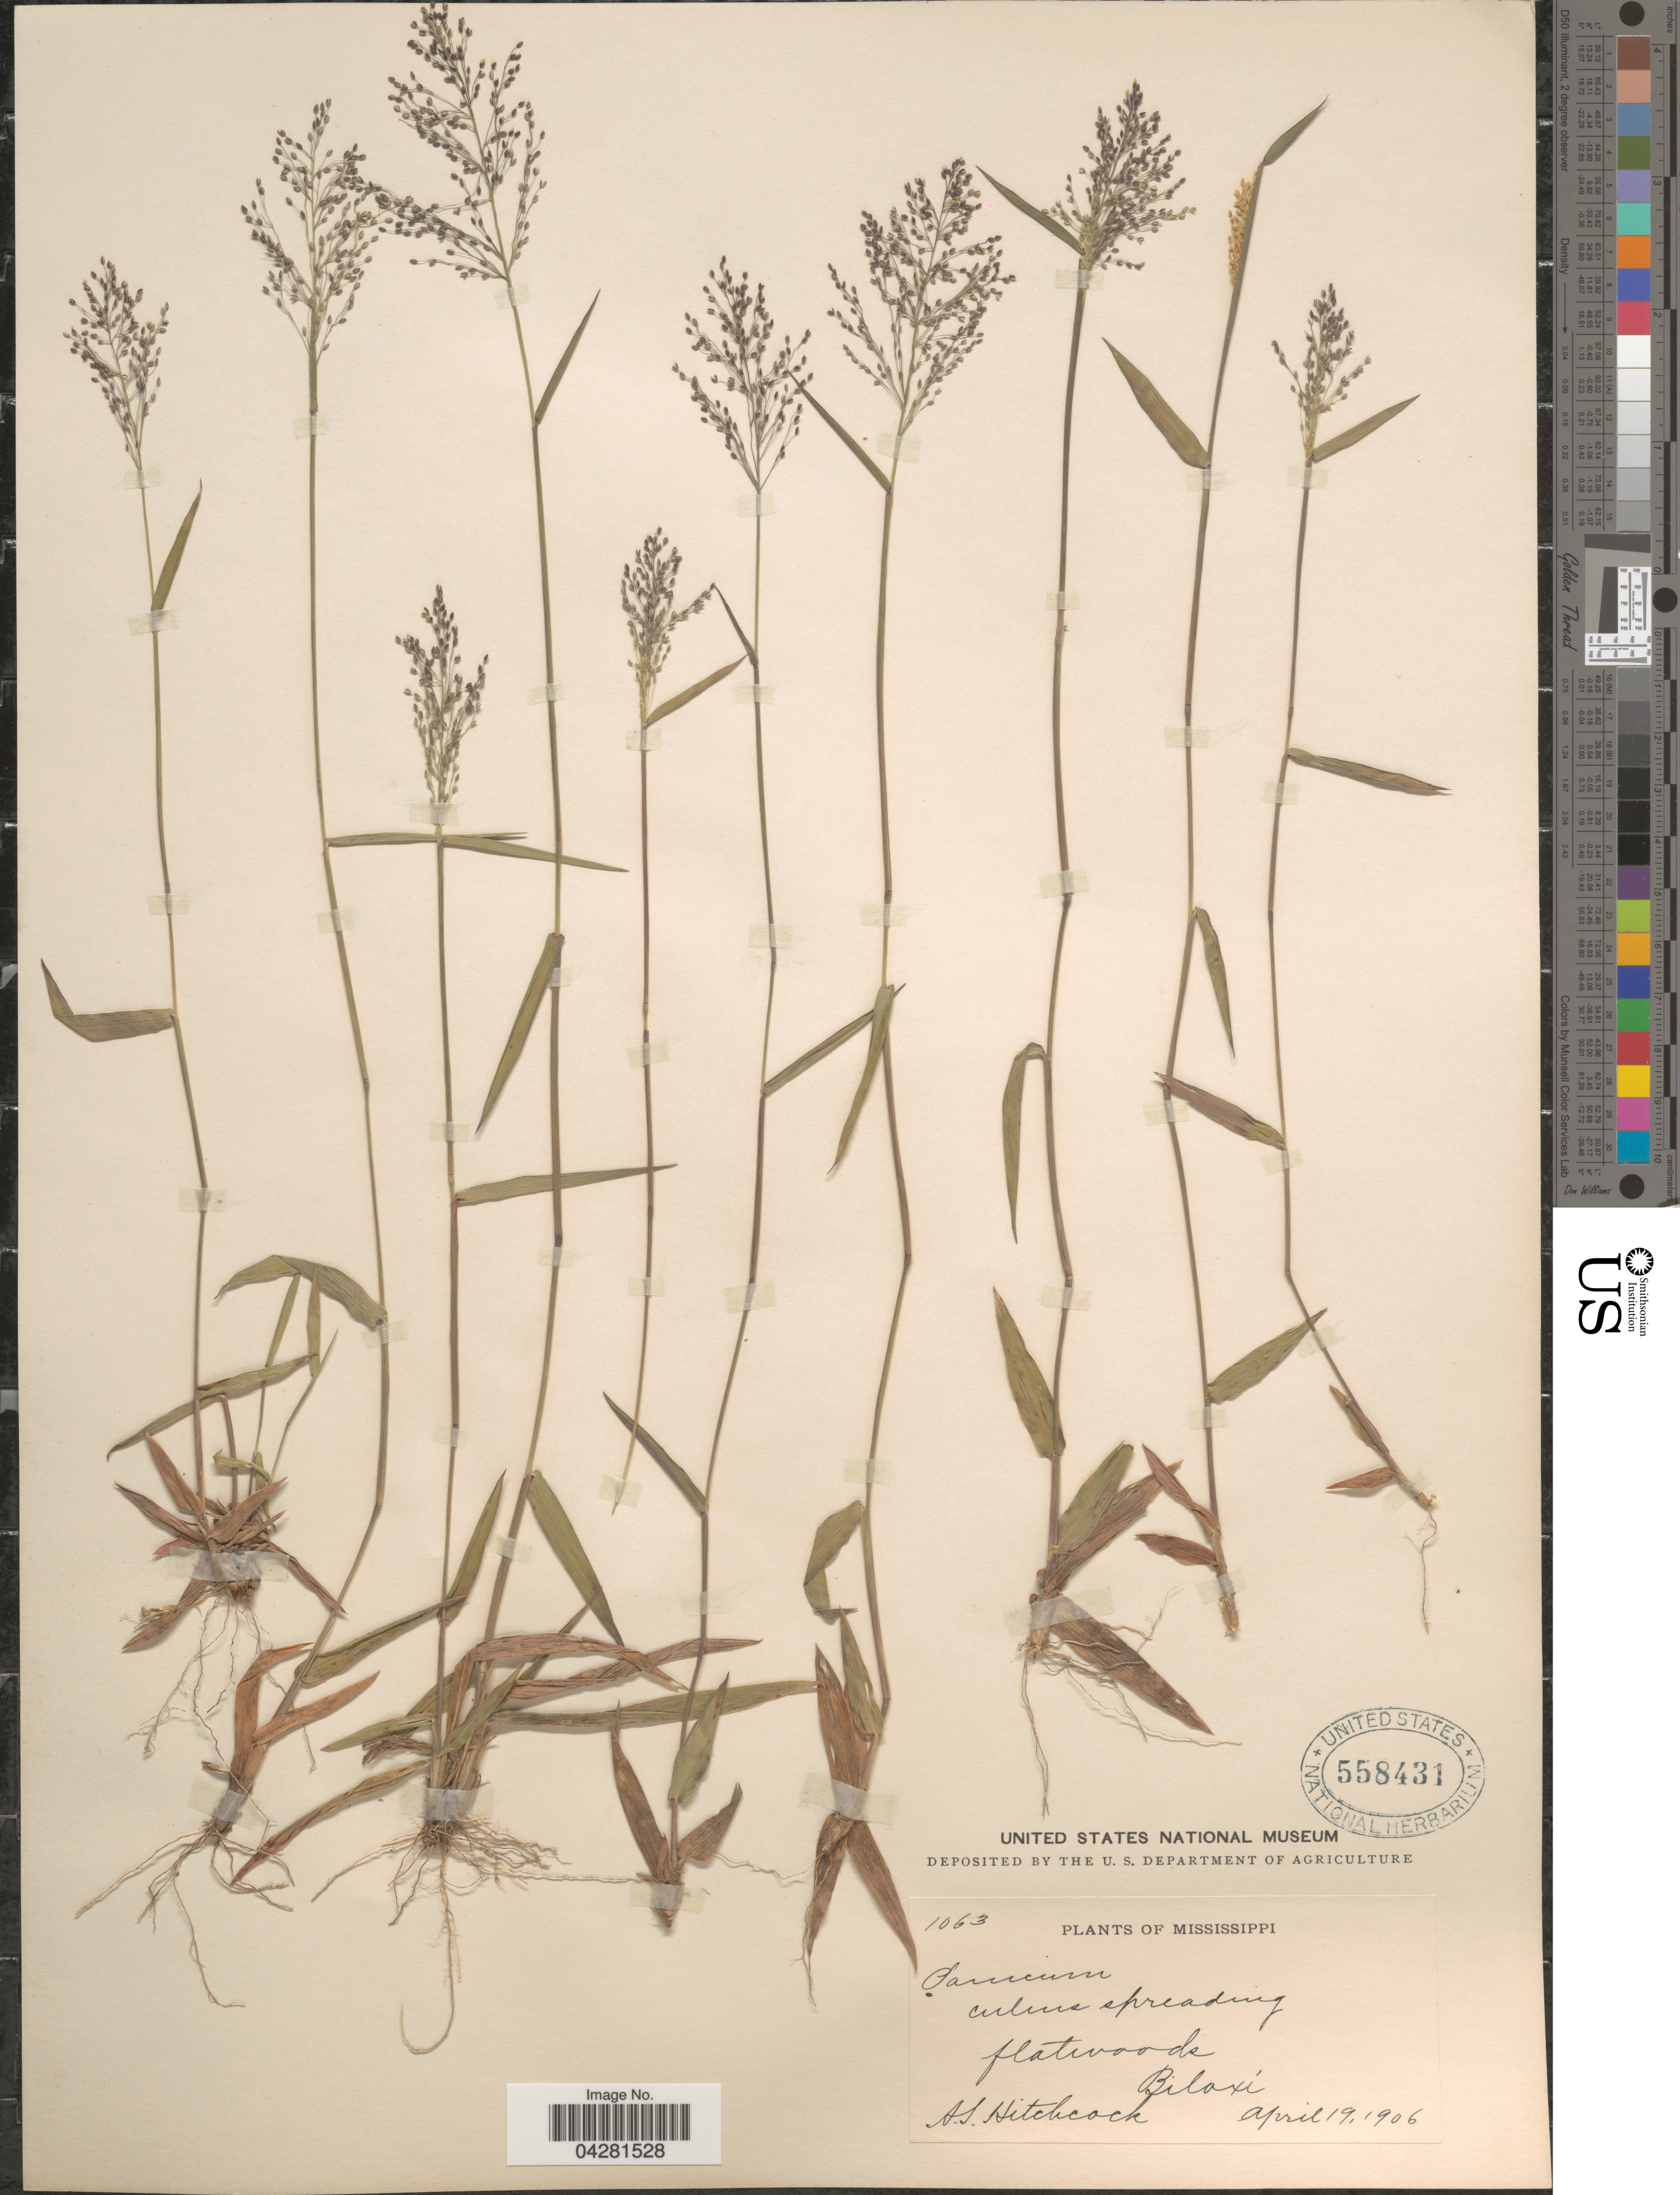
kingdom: Plantae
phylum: Tracheophyta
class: Liliopsida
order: Poales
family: Poaceae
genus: Dichanthelium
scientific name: Dichanthelium dichotomum var. unciphyllum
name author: (Trin.) Davidse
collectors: A. S. Hitchcock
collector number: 1063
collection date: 1906-04-19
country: United States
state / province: Mississippi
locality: Flatwoods. Biloxi.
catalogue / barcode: US 558431